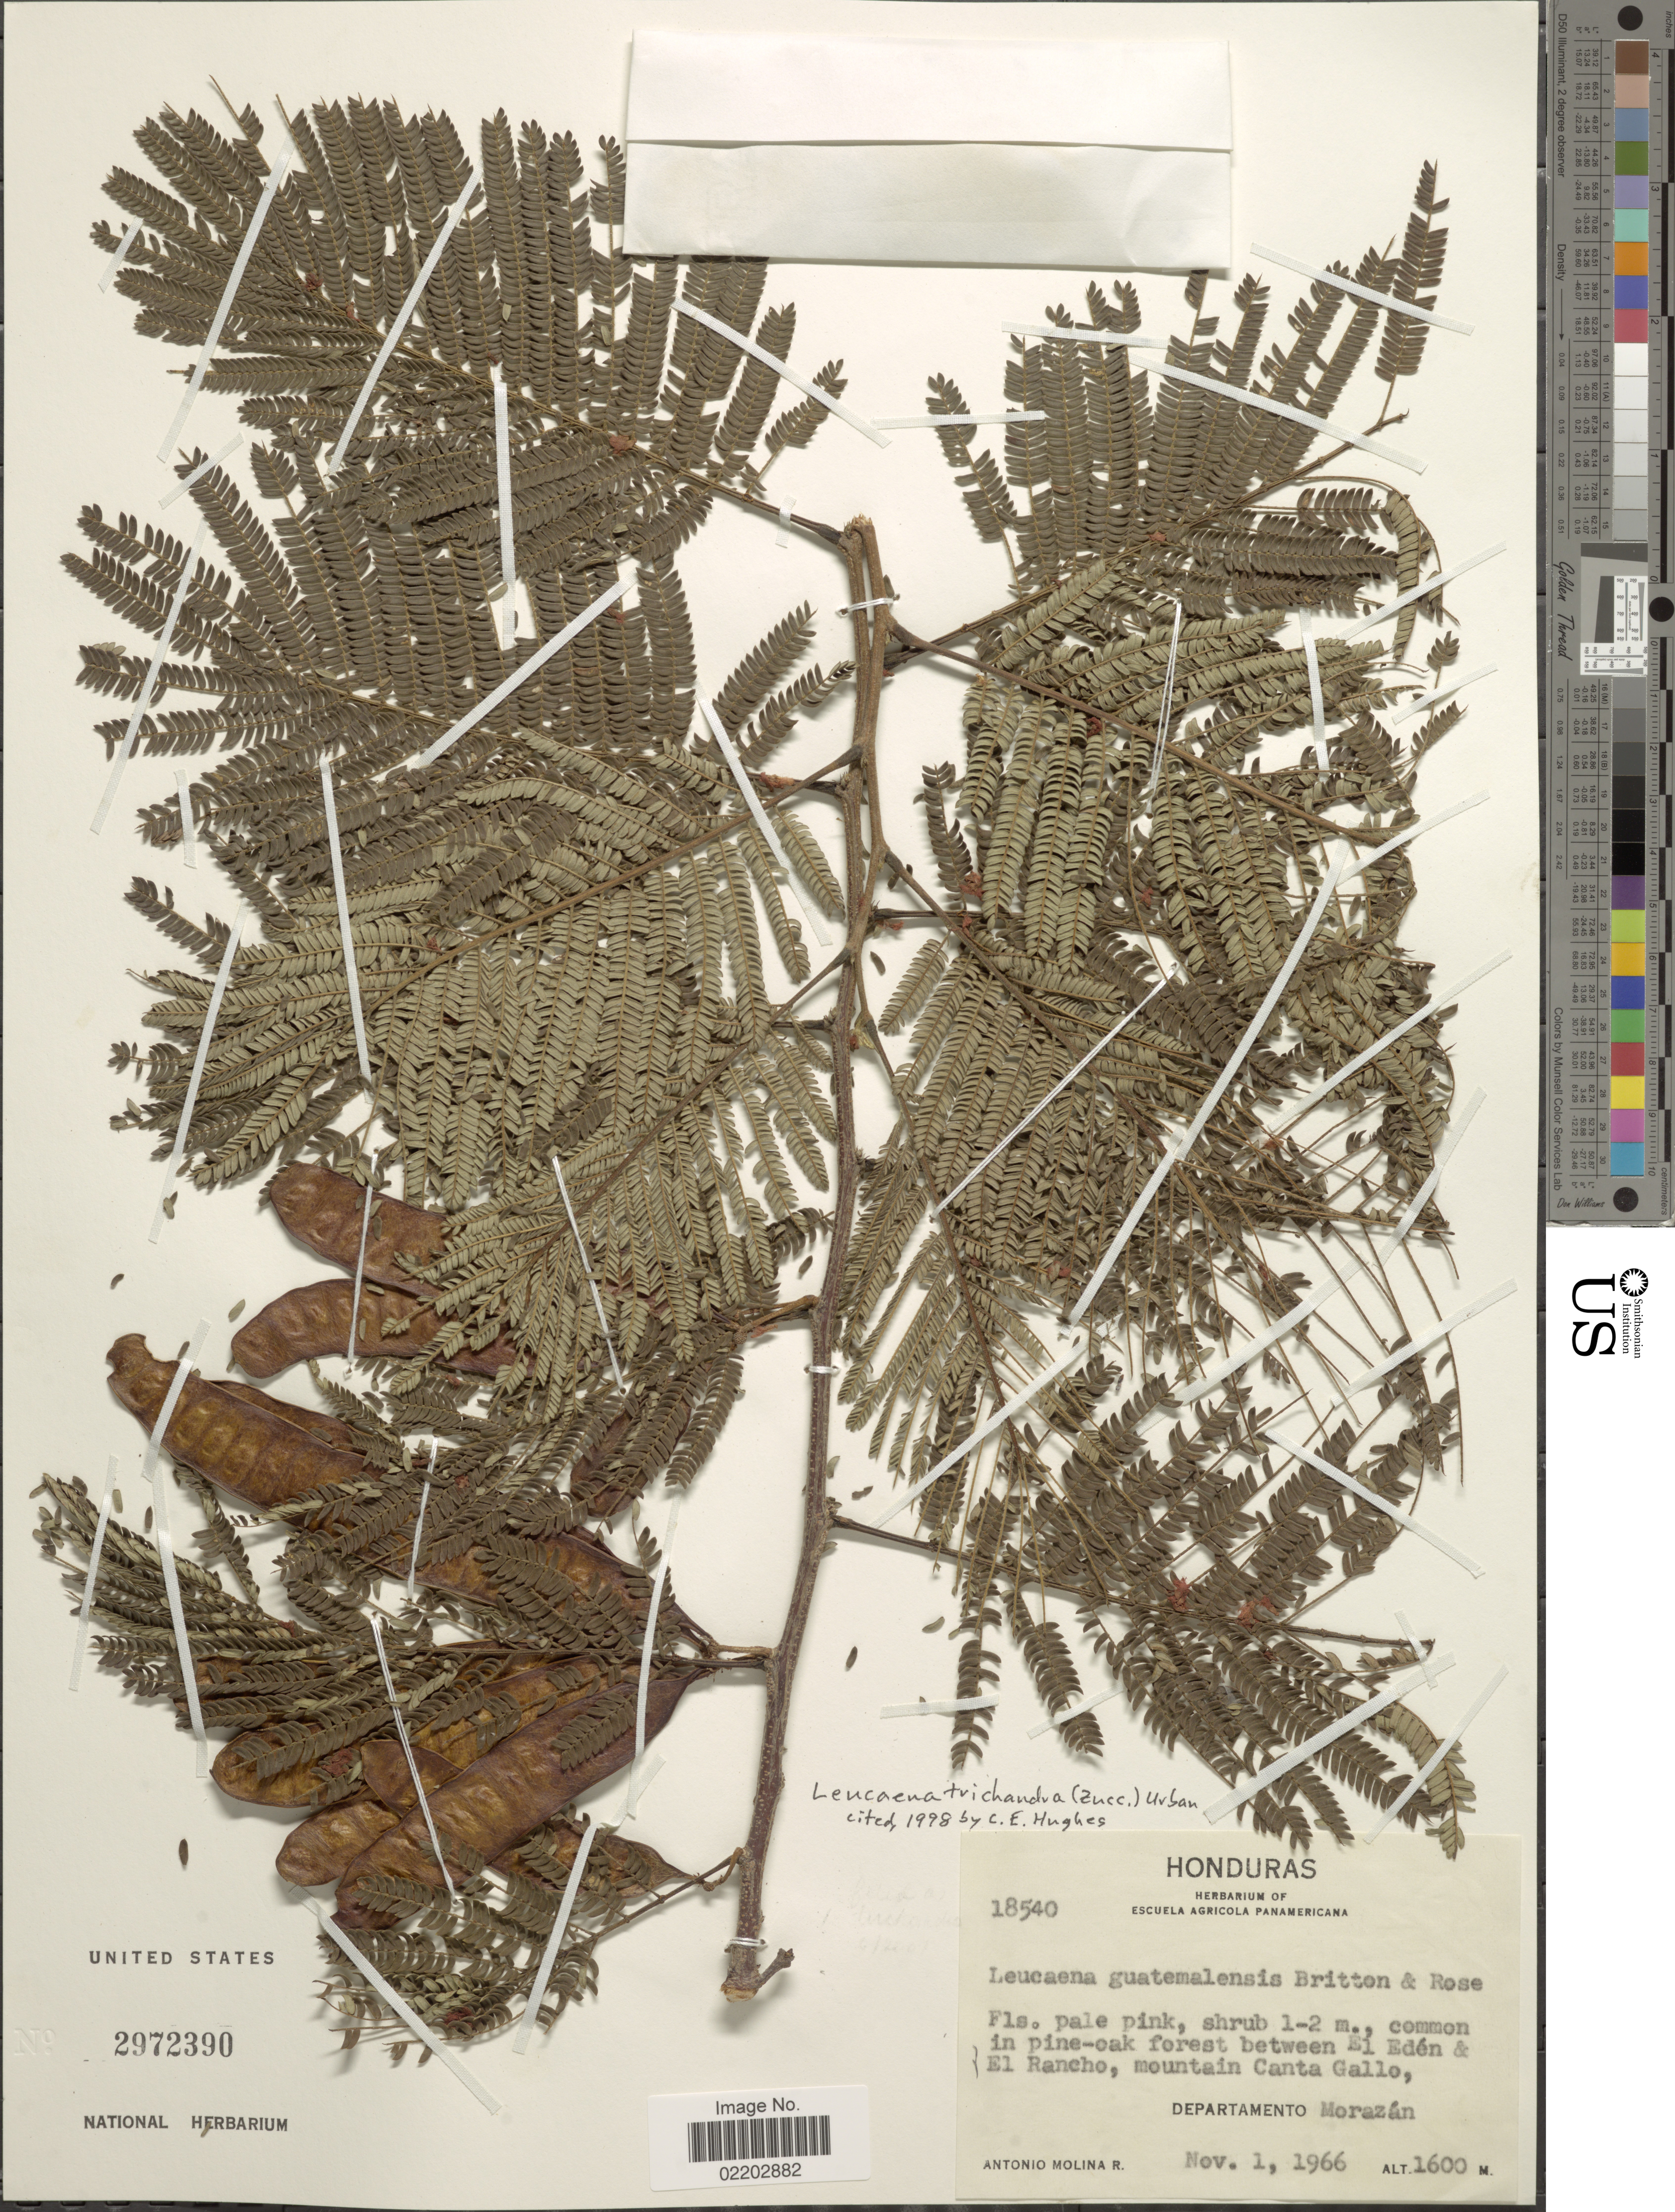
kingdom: Plantae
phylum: Tracheophyta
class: Magnoliopsida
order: Fabales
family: Fabaceae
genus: Leucaena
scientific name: Leucaena trichandra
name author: (Zucc.) Urb.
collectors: A. Molina R.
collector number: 18540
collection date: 1966-11-01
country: Honduras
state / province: Fco. Morazán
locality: Common in pine-oak forest between El Edén & El Rancho, mountain Canta Gallo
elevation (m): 1600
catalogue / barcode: US 2972390